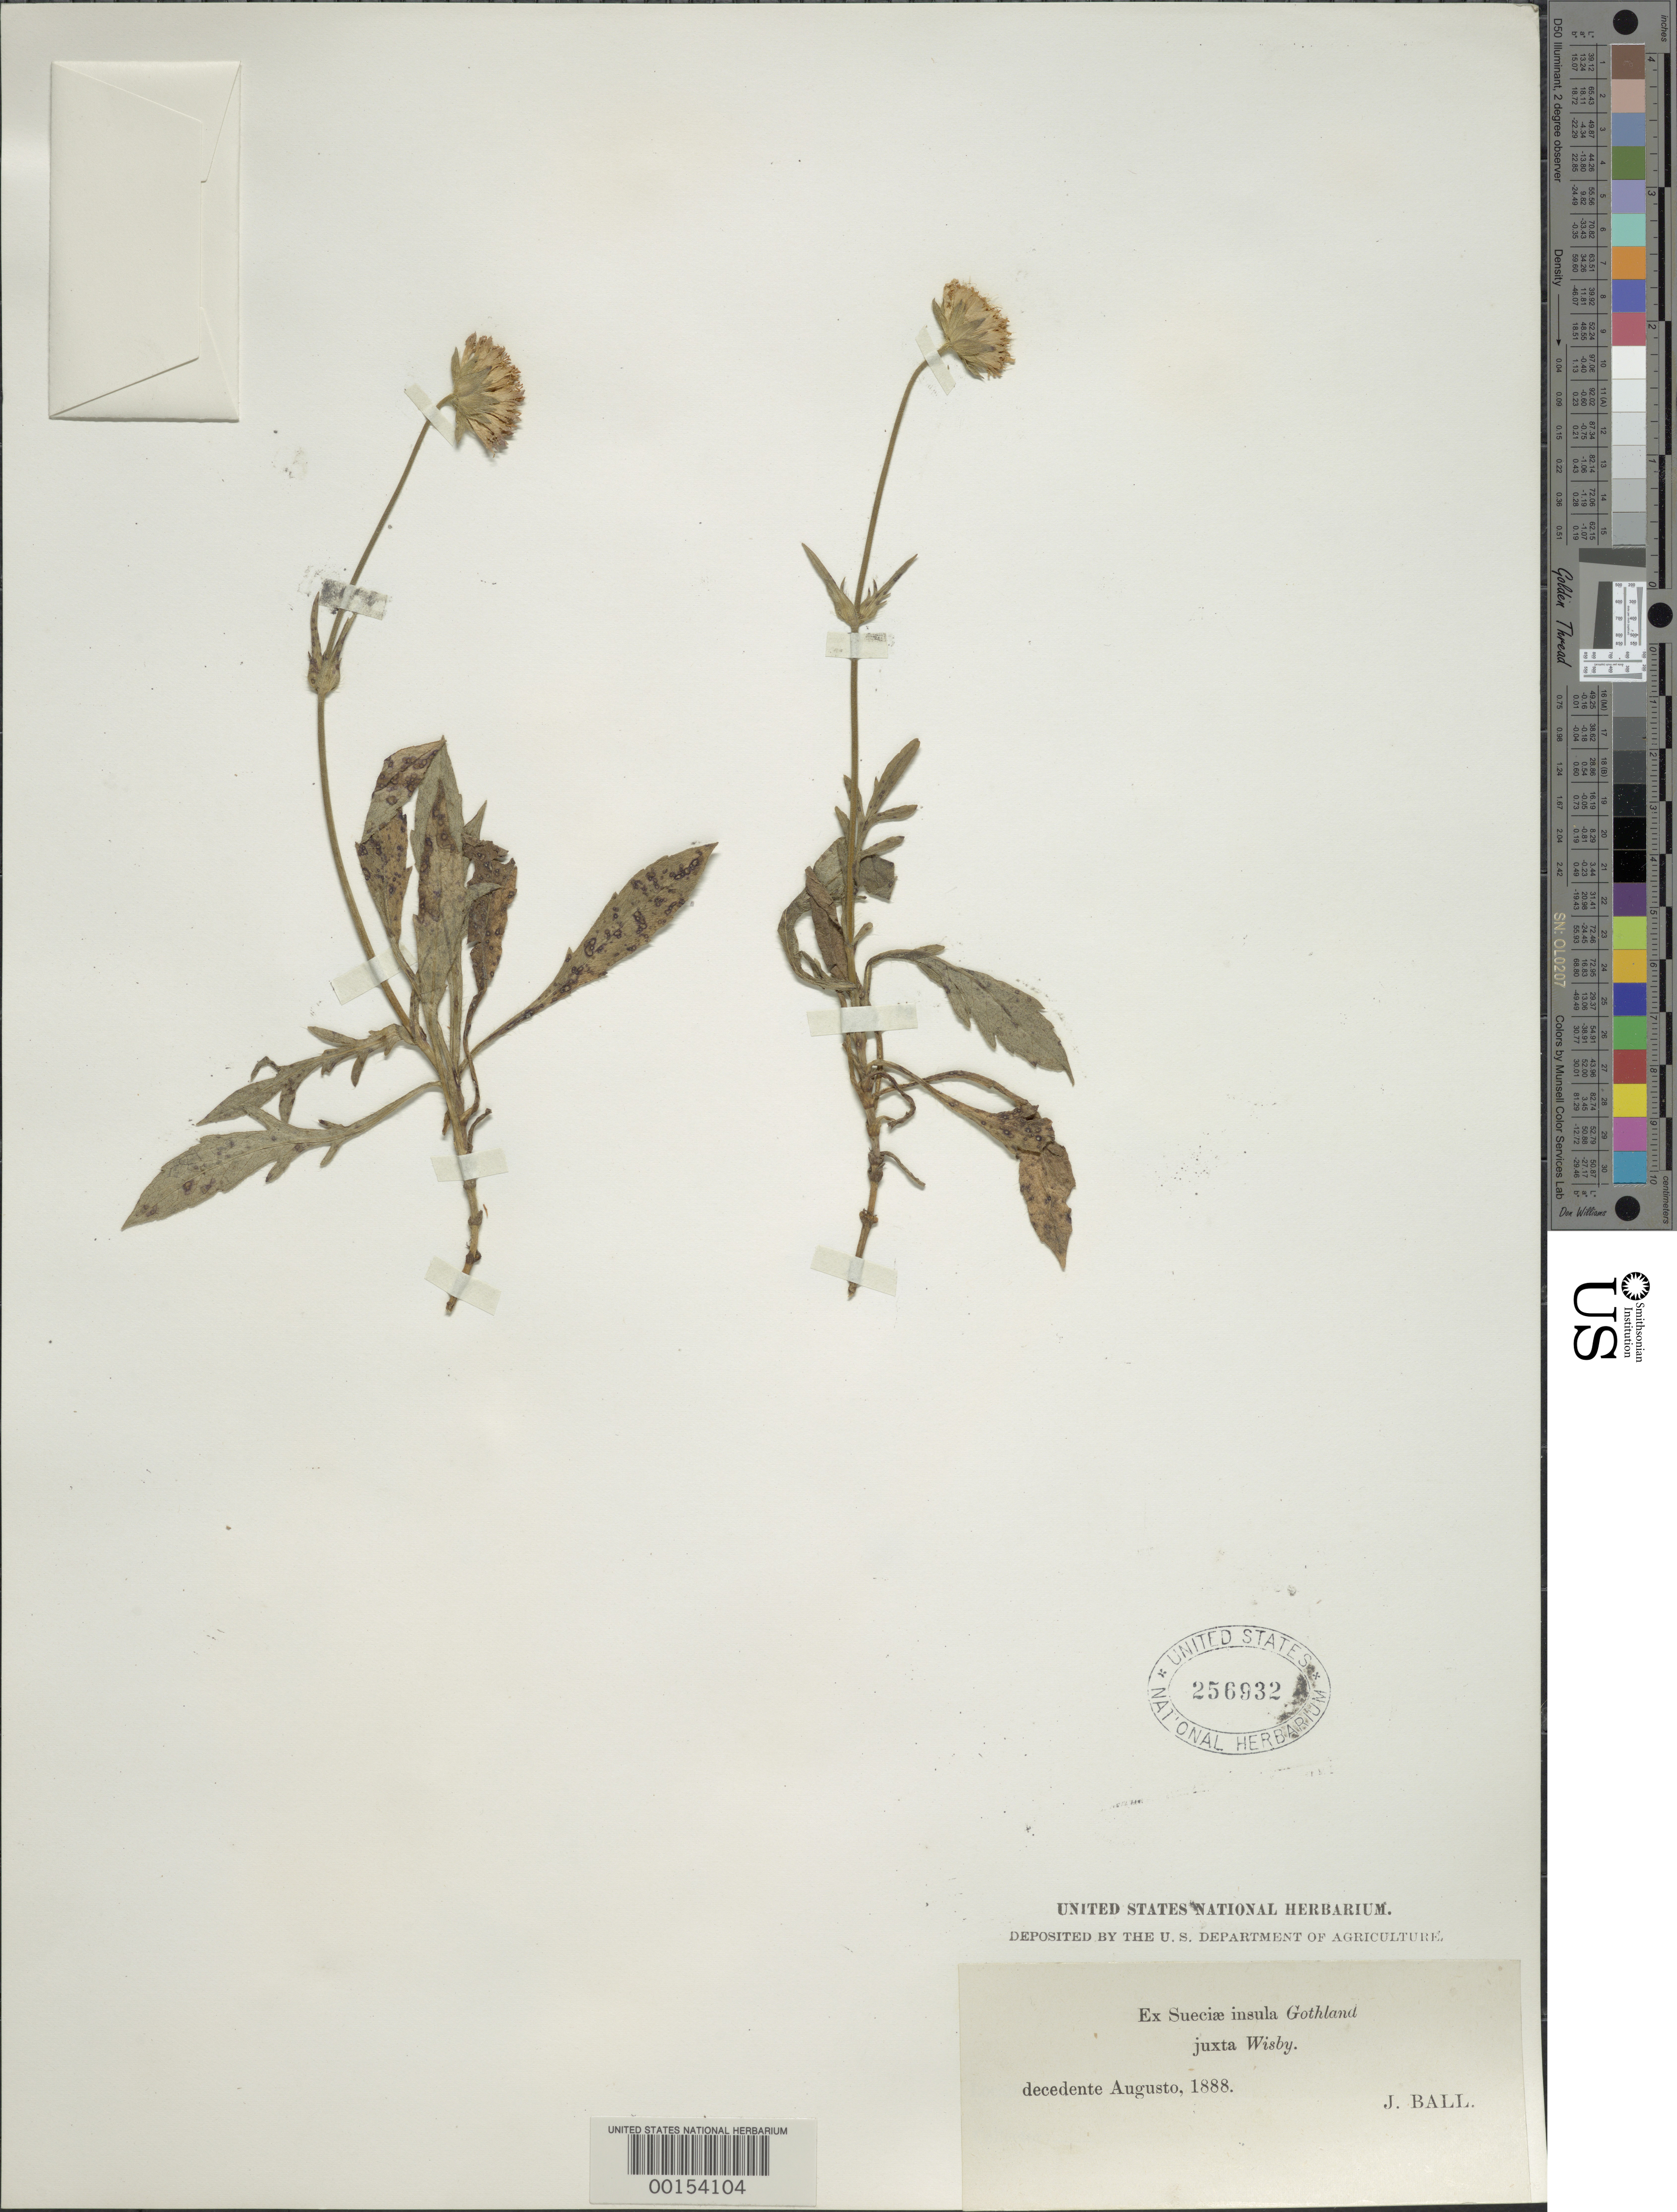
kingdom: Plantae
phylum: Tracheophyta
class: Magnoliopsida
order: Dipsacales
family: Caprifoliaceae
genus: Scabiosa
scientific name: Scabiosa sp.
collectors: J. Ball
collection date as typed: Aug 1888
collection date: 1888-08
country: Sweden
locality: Gothland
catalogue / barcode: US 256932